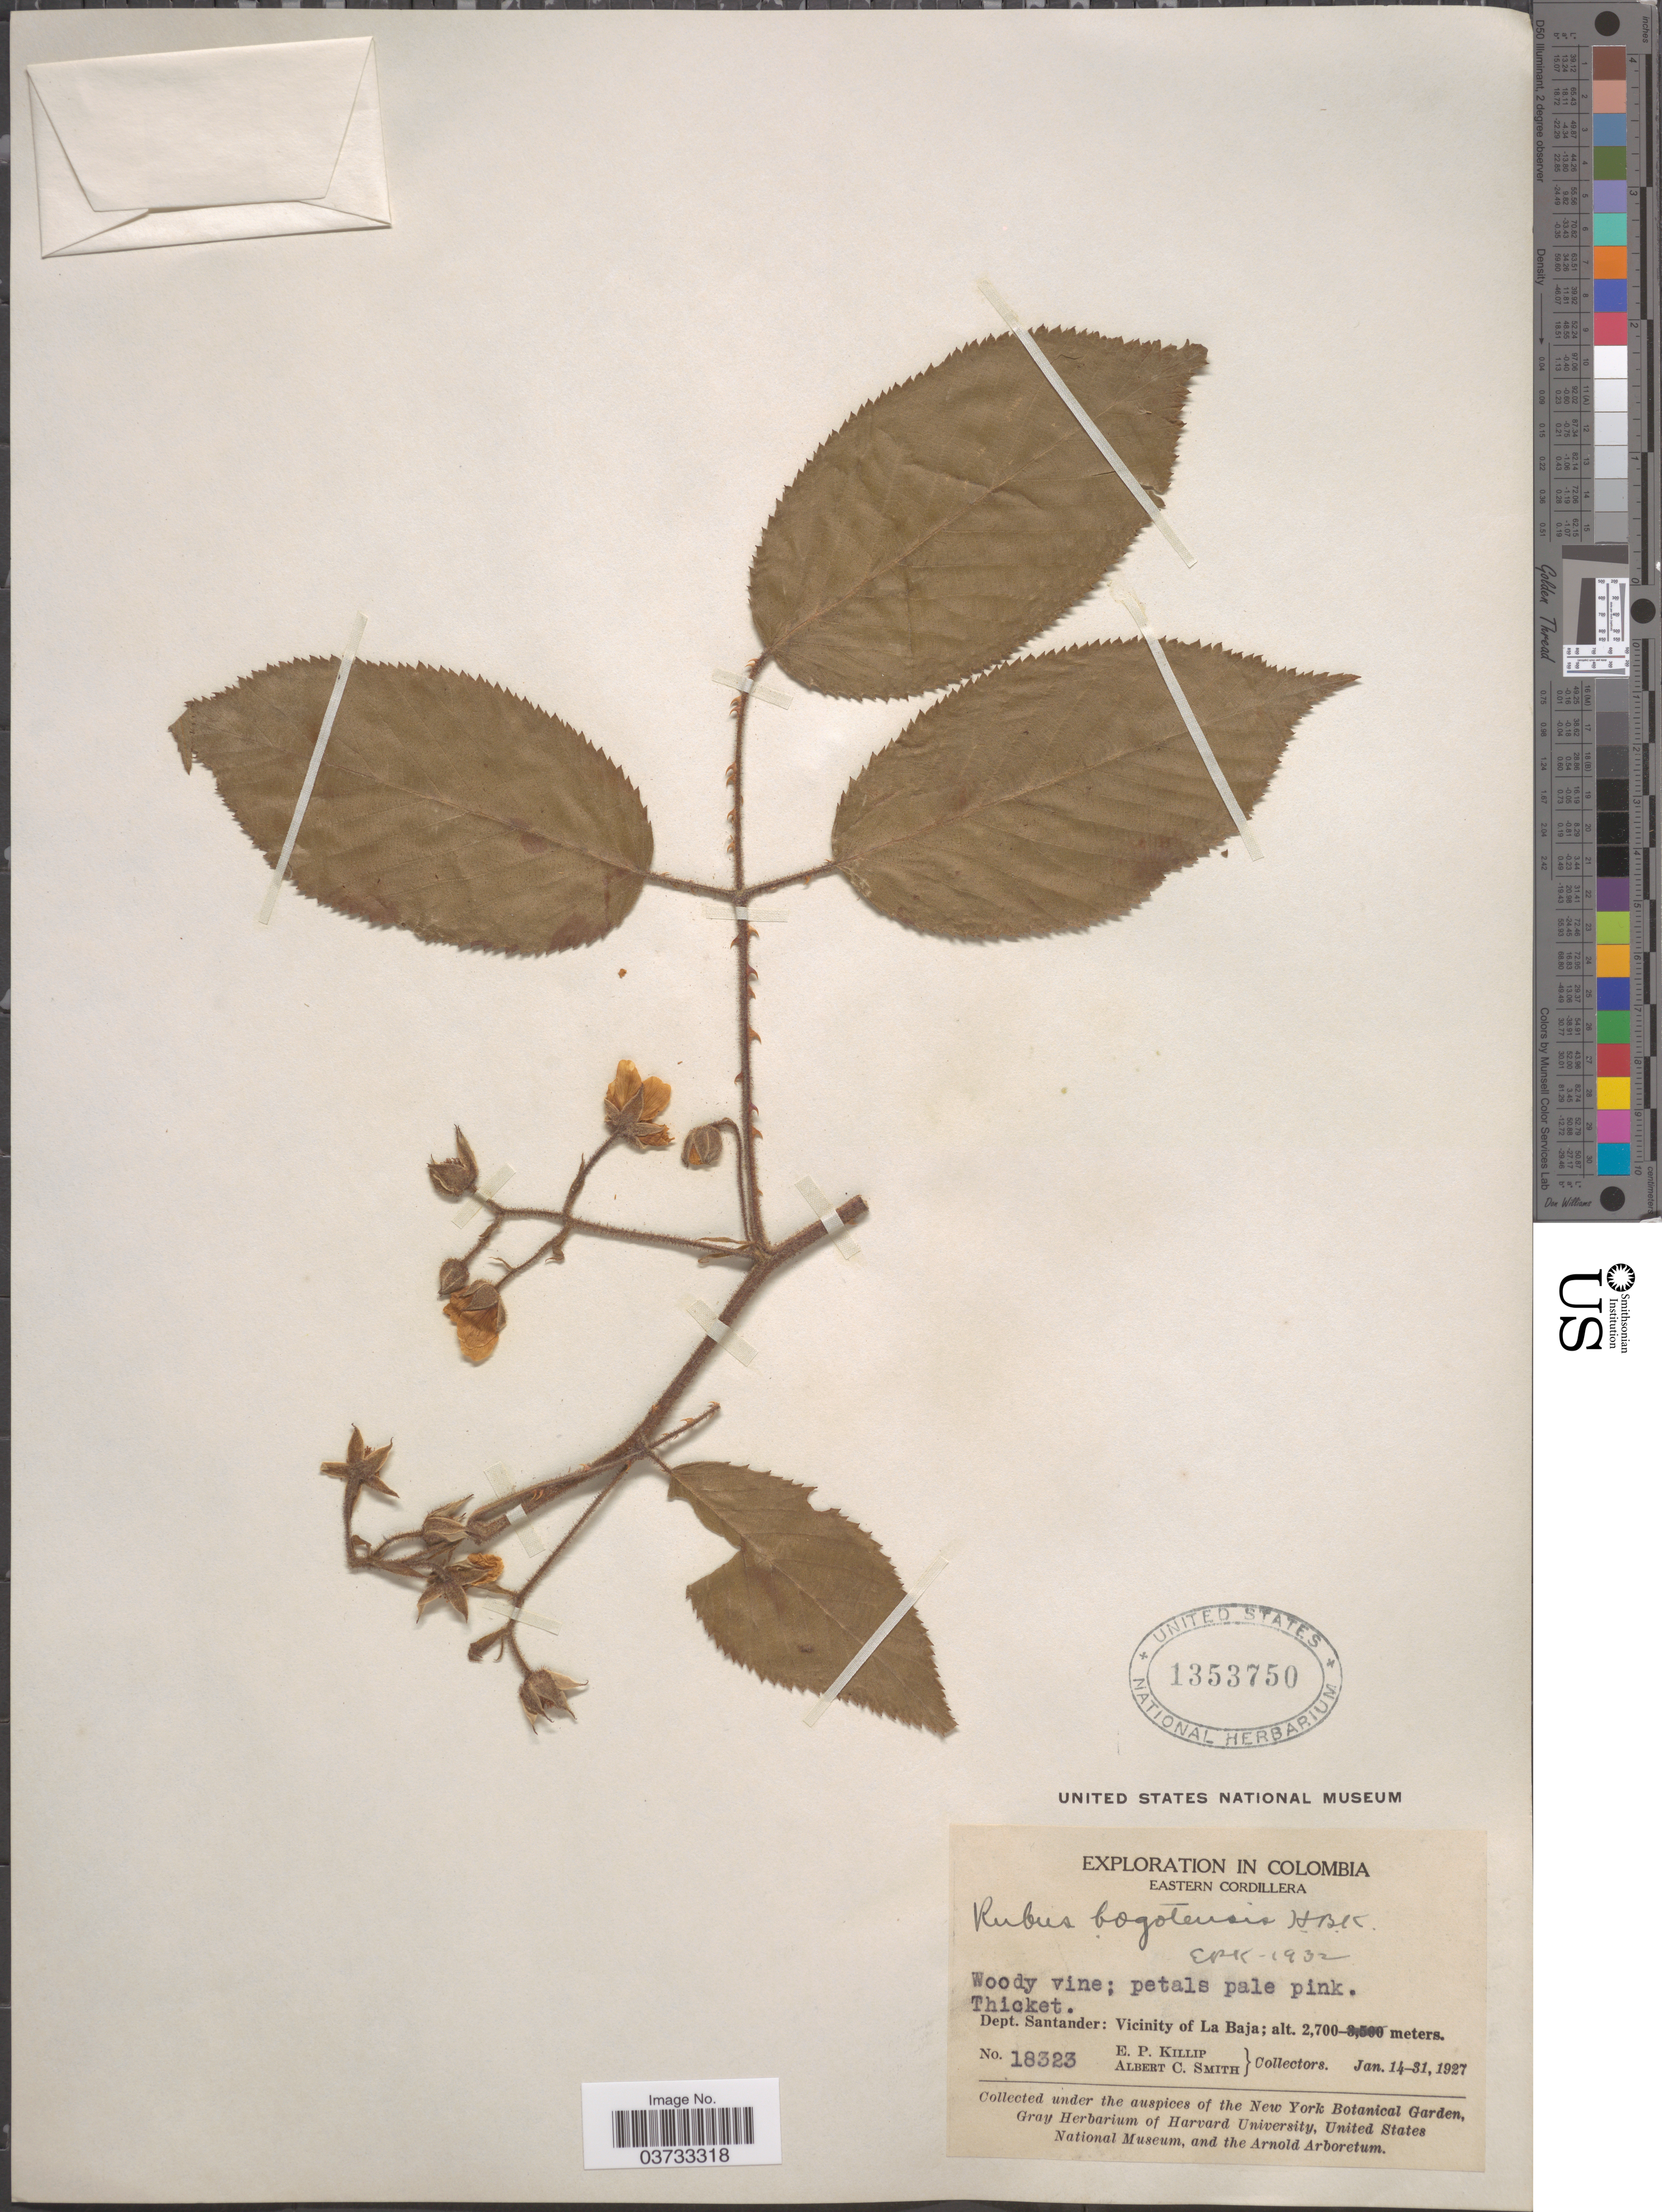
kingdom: Plantae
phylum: Tracheophyta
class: Magnoliopsida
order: Rosales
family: Rosaceae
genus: Rubus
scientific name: Rubus bogotensis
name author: Kunth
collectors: E. P. Killip & A. C. Smith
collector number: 18323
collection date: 1927-01-14/1927-01-31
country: Colombia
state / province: Santander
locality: Eastern Cordillera. Dept. Santander: Vicinity of La Baja.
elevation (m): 2700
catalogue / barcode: US 1353750